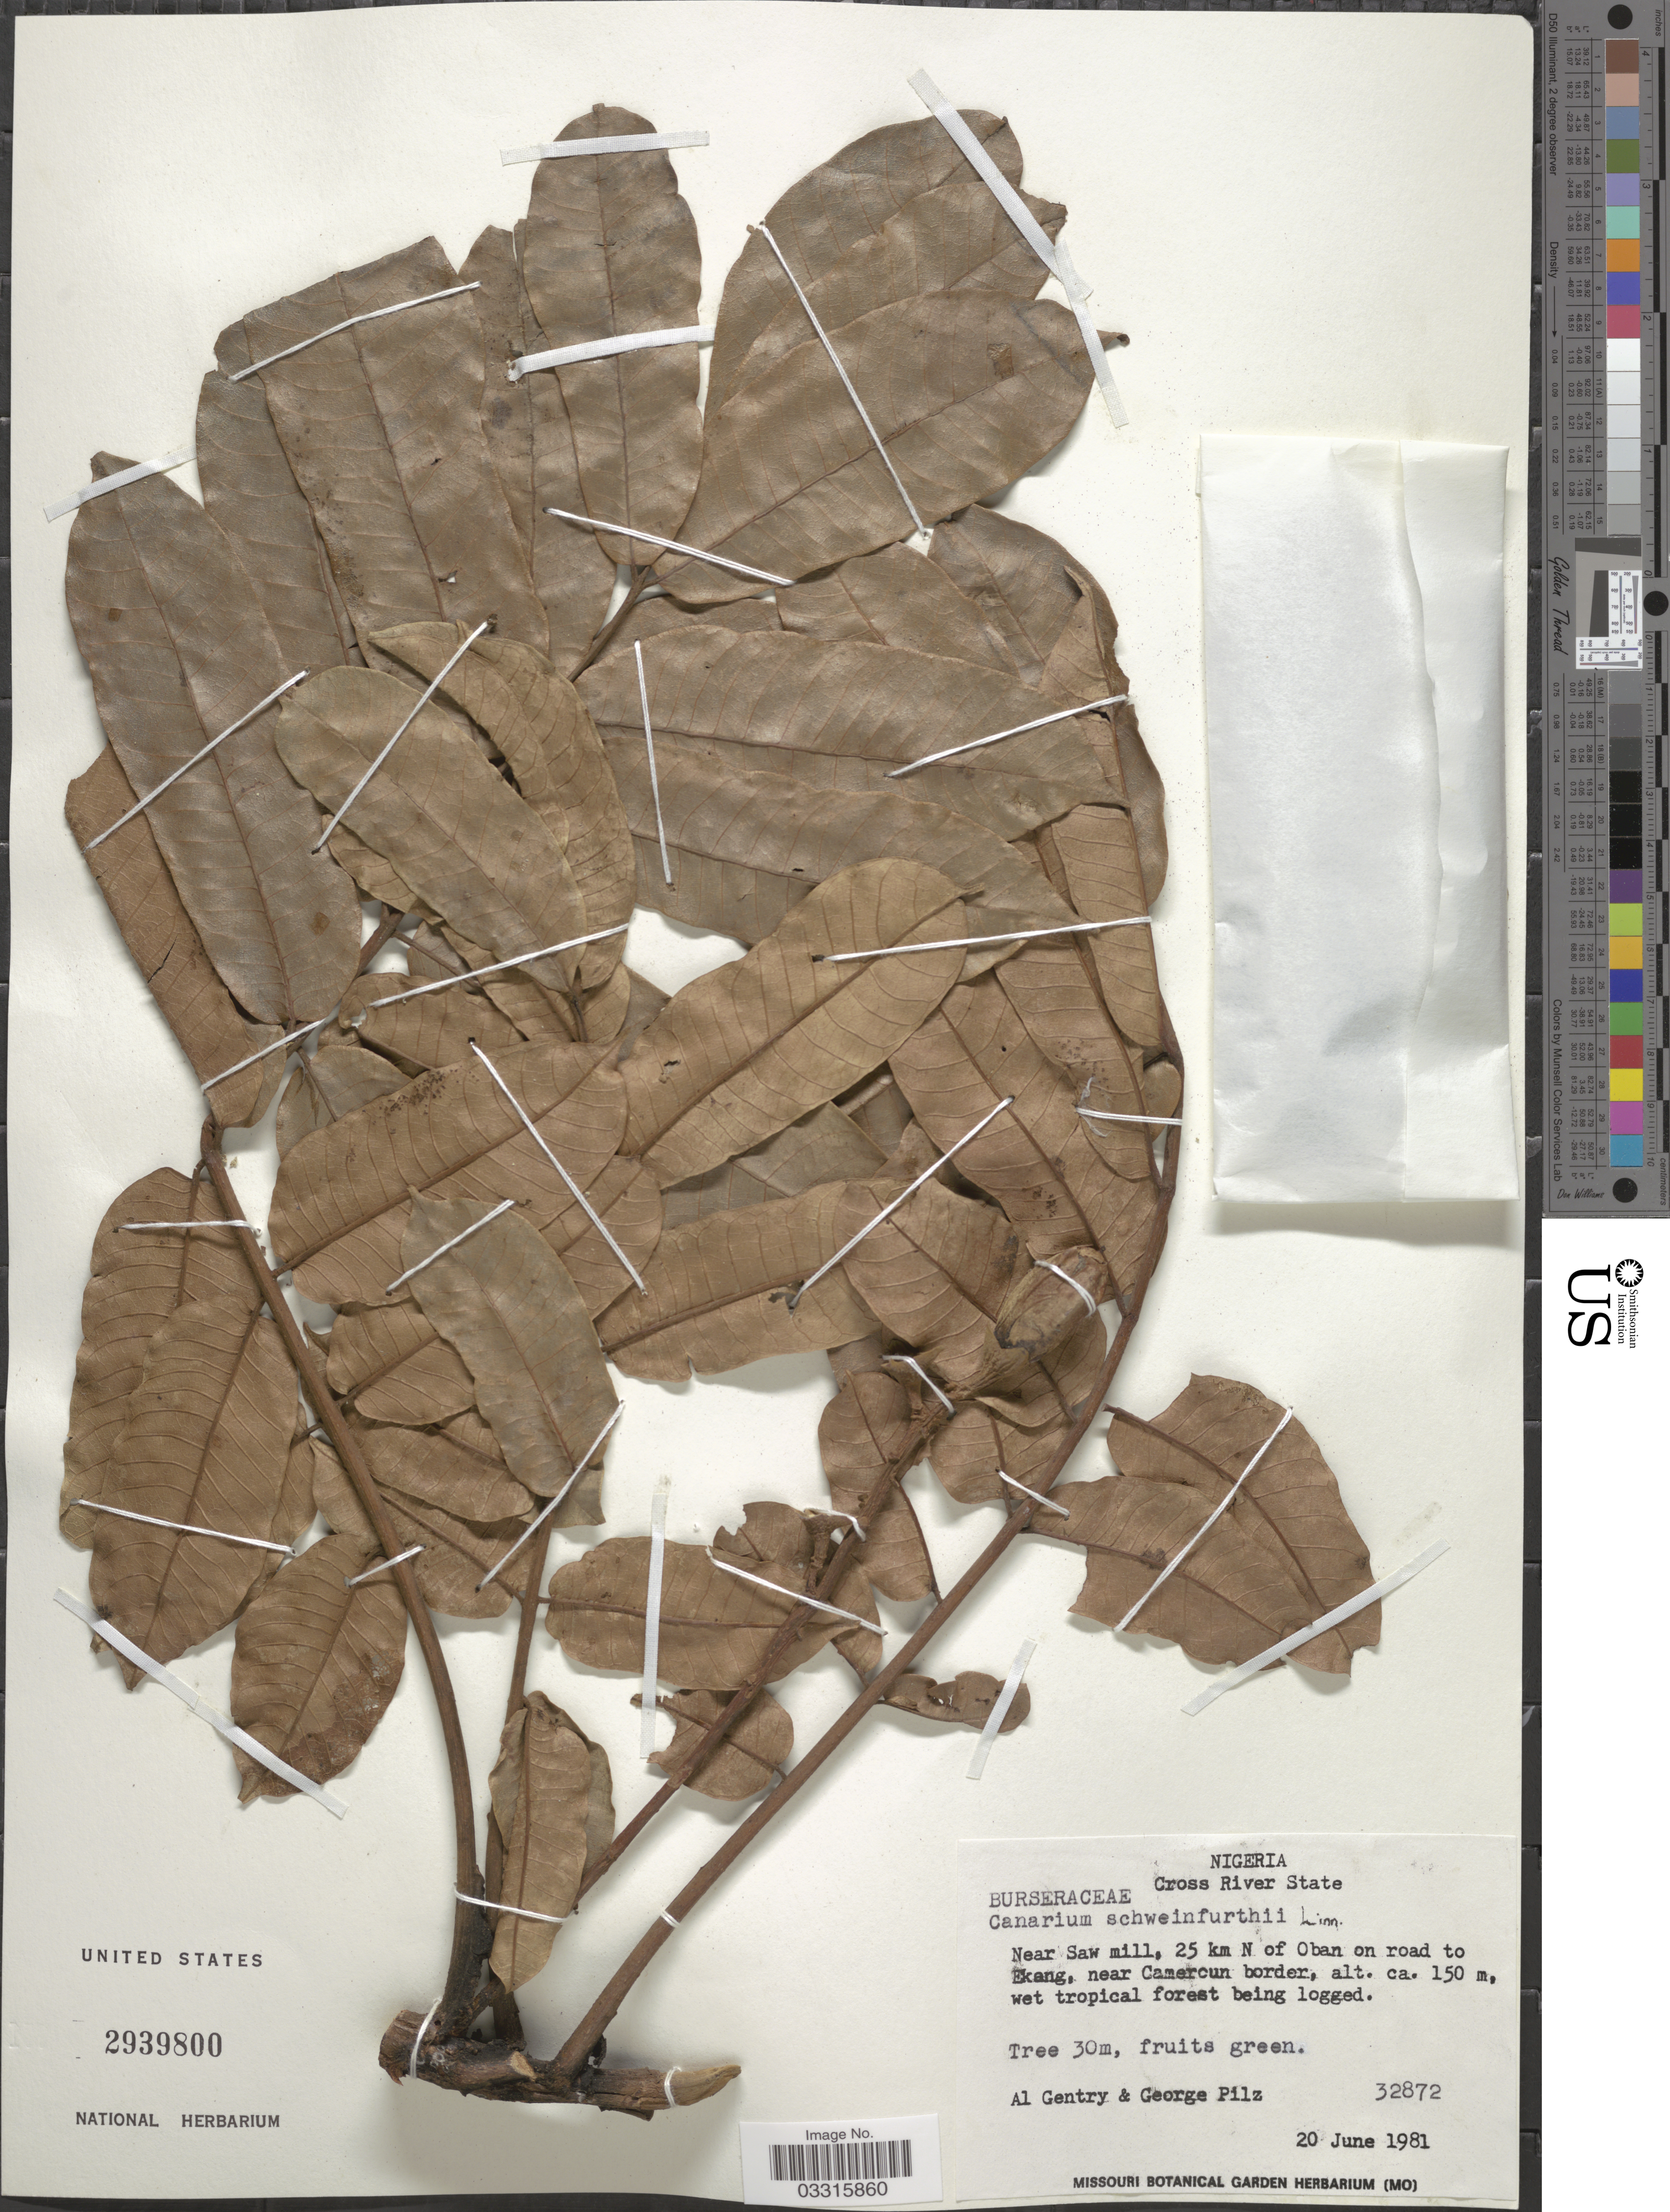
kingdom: Plantae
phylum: Tracheophyta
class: Magnoliopsida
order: Sapindales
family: Burseraceae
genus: Canarium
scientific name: Canarium schweinfurthii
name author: Engl.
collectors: A. H. Gentry & G. E. Pilz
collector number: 32872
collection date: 1981-06-20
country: Nigeria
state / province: Cross River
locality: New Saw mill, 25 km N of Oban on road to Ekang, near Cameroun border.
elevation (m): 150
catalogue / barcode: US 2939800